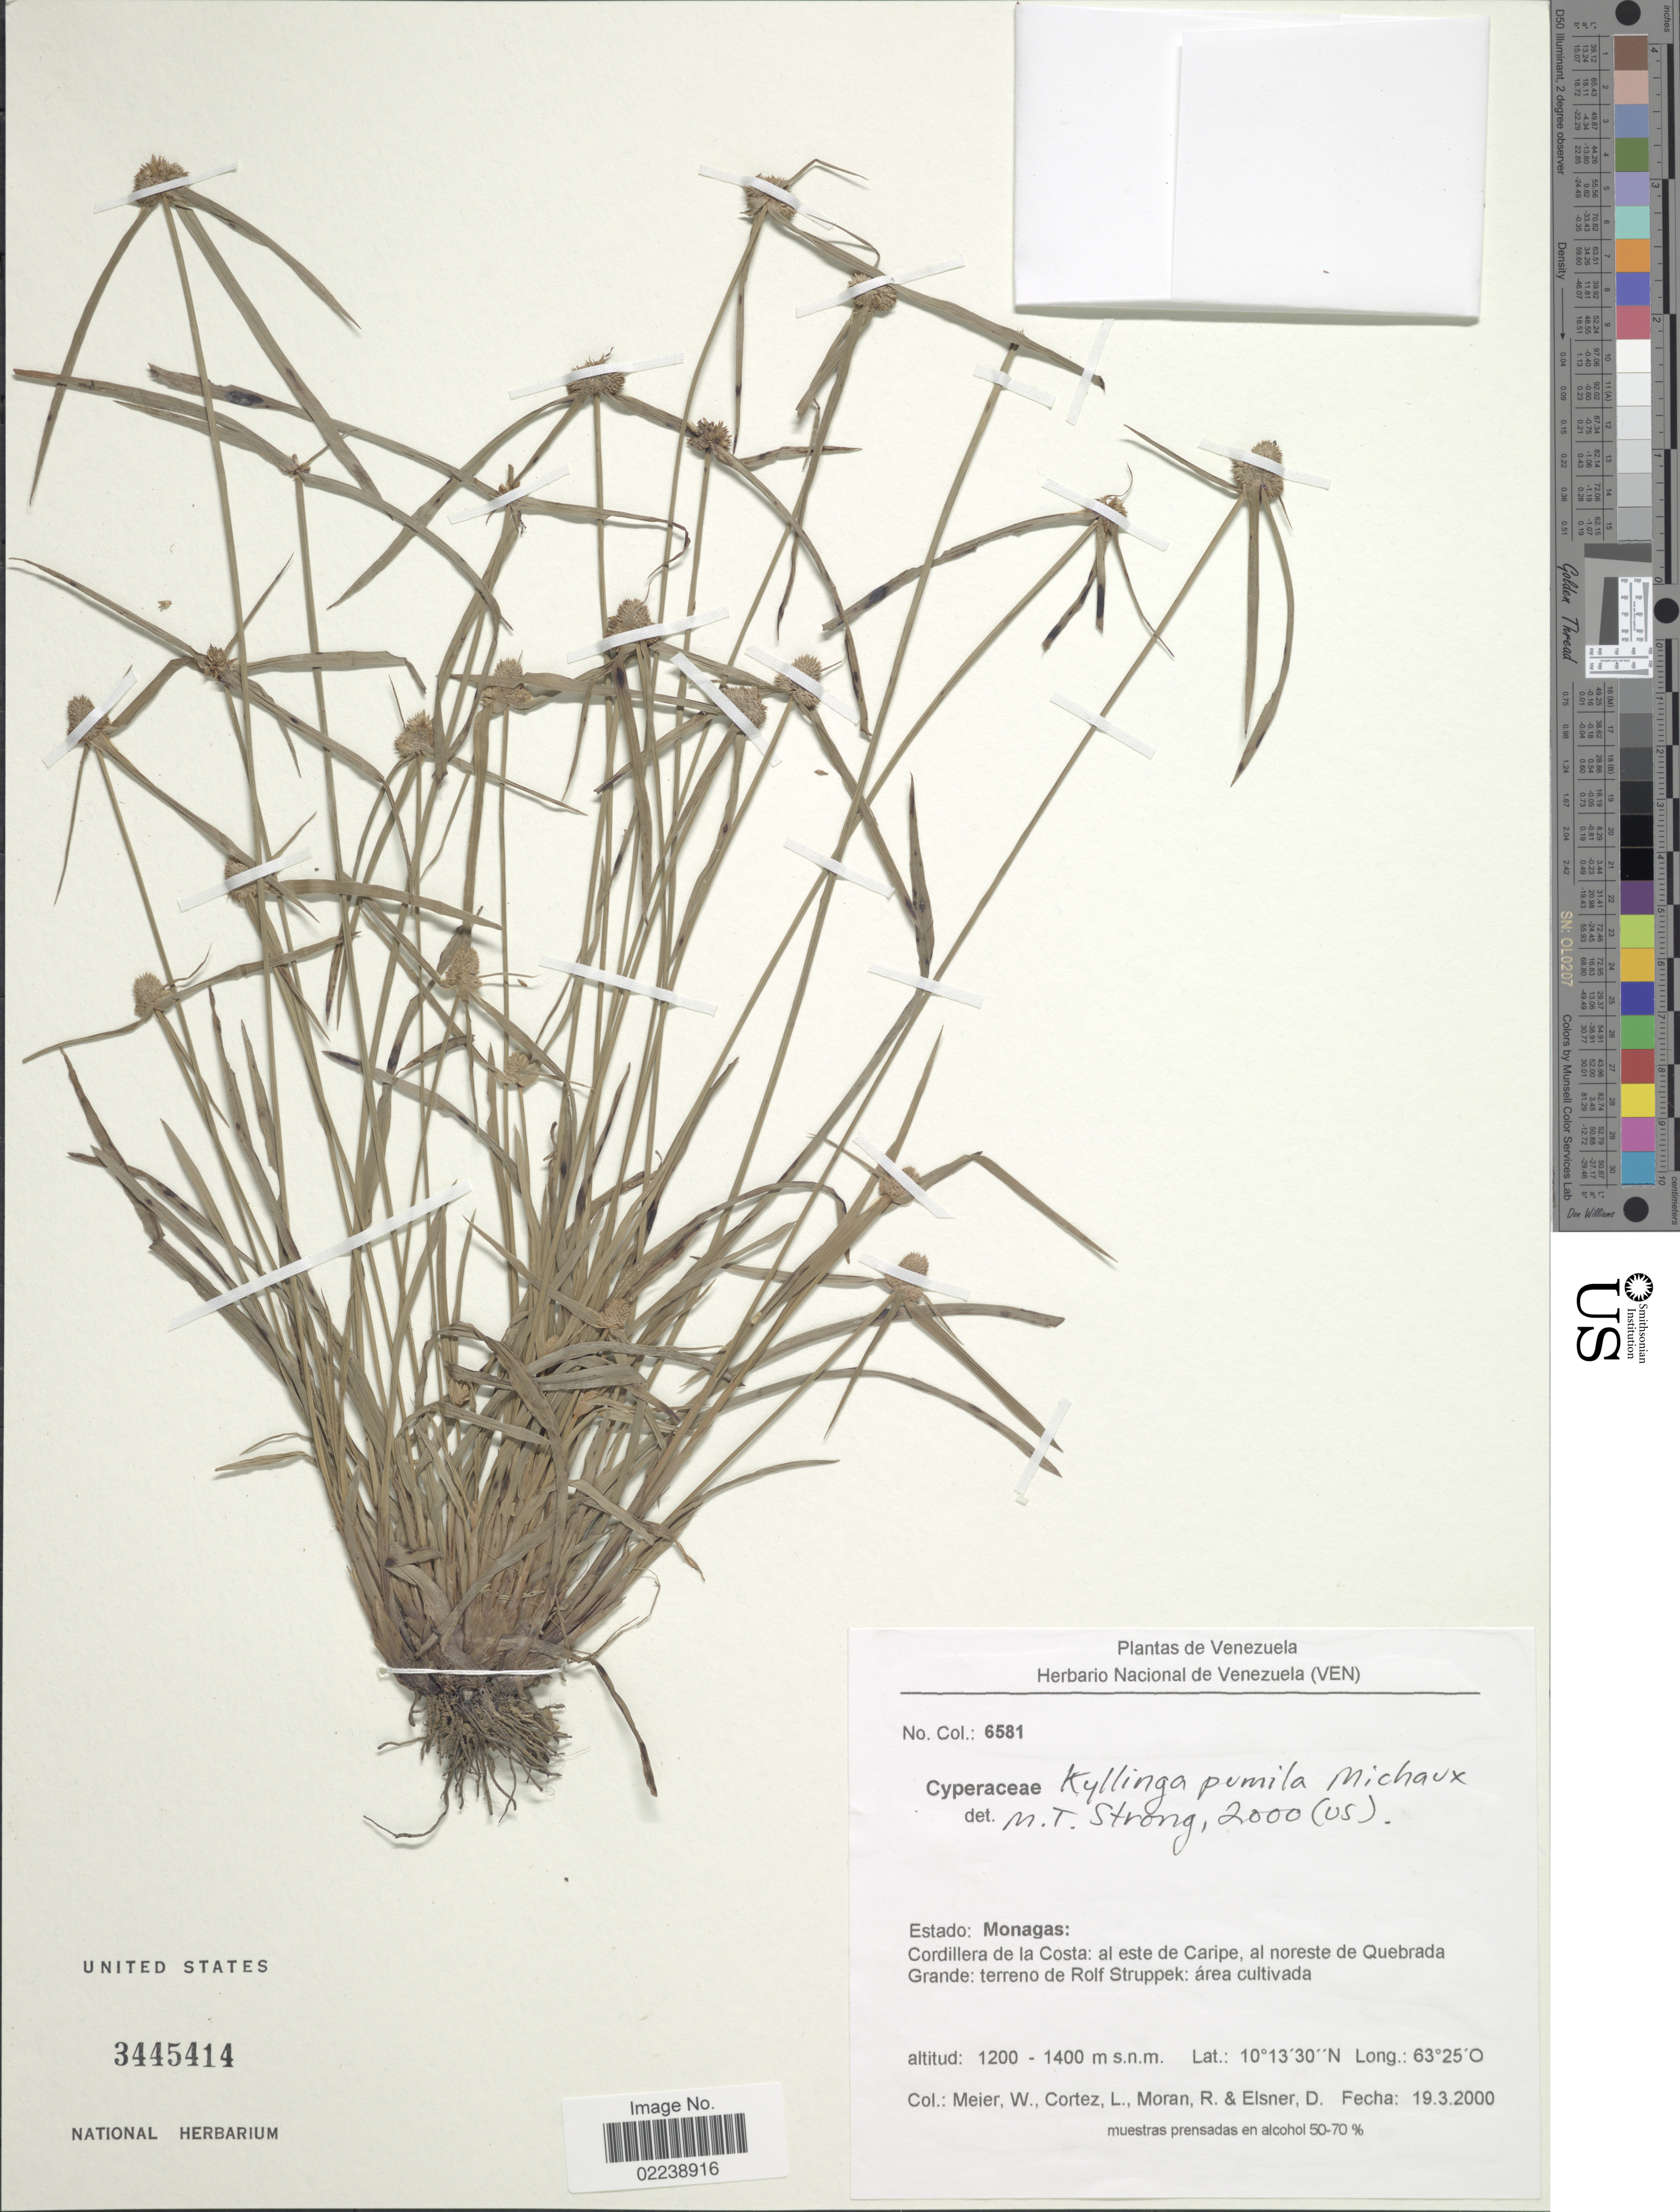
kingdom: Plantae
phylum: Tracheophyta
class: Liliopsida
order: Poales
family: Cyperaceae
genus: Cyperus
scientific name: Cyperus hortensis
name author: (Salzm. ex Steud.) Dorr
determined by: Strong, Mark T., (BOT), Smithsonian Institution - National Museum of Natural History (UNITED STATES)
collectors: W. Meier, L. Cortéz, R. Moran & D. Elsner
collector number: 6581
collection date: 2000-03-19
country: Venezuela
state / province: Monagas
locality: Cordillera de la Costa, al este de Caripe, al noreste de Quebrada Grande, terreno de Rolf Struppek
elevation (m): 1200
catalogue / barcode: US 3445414